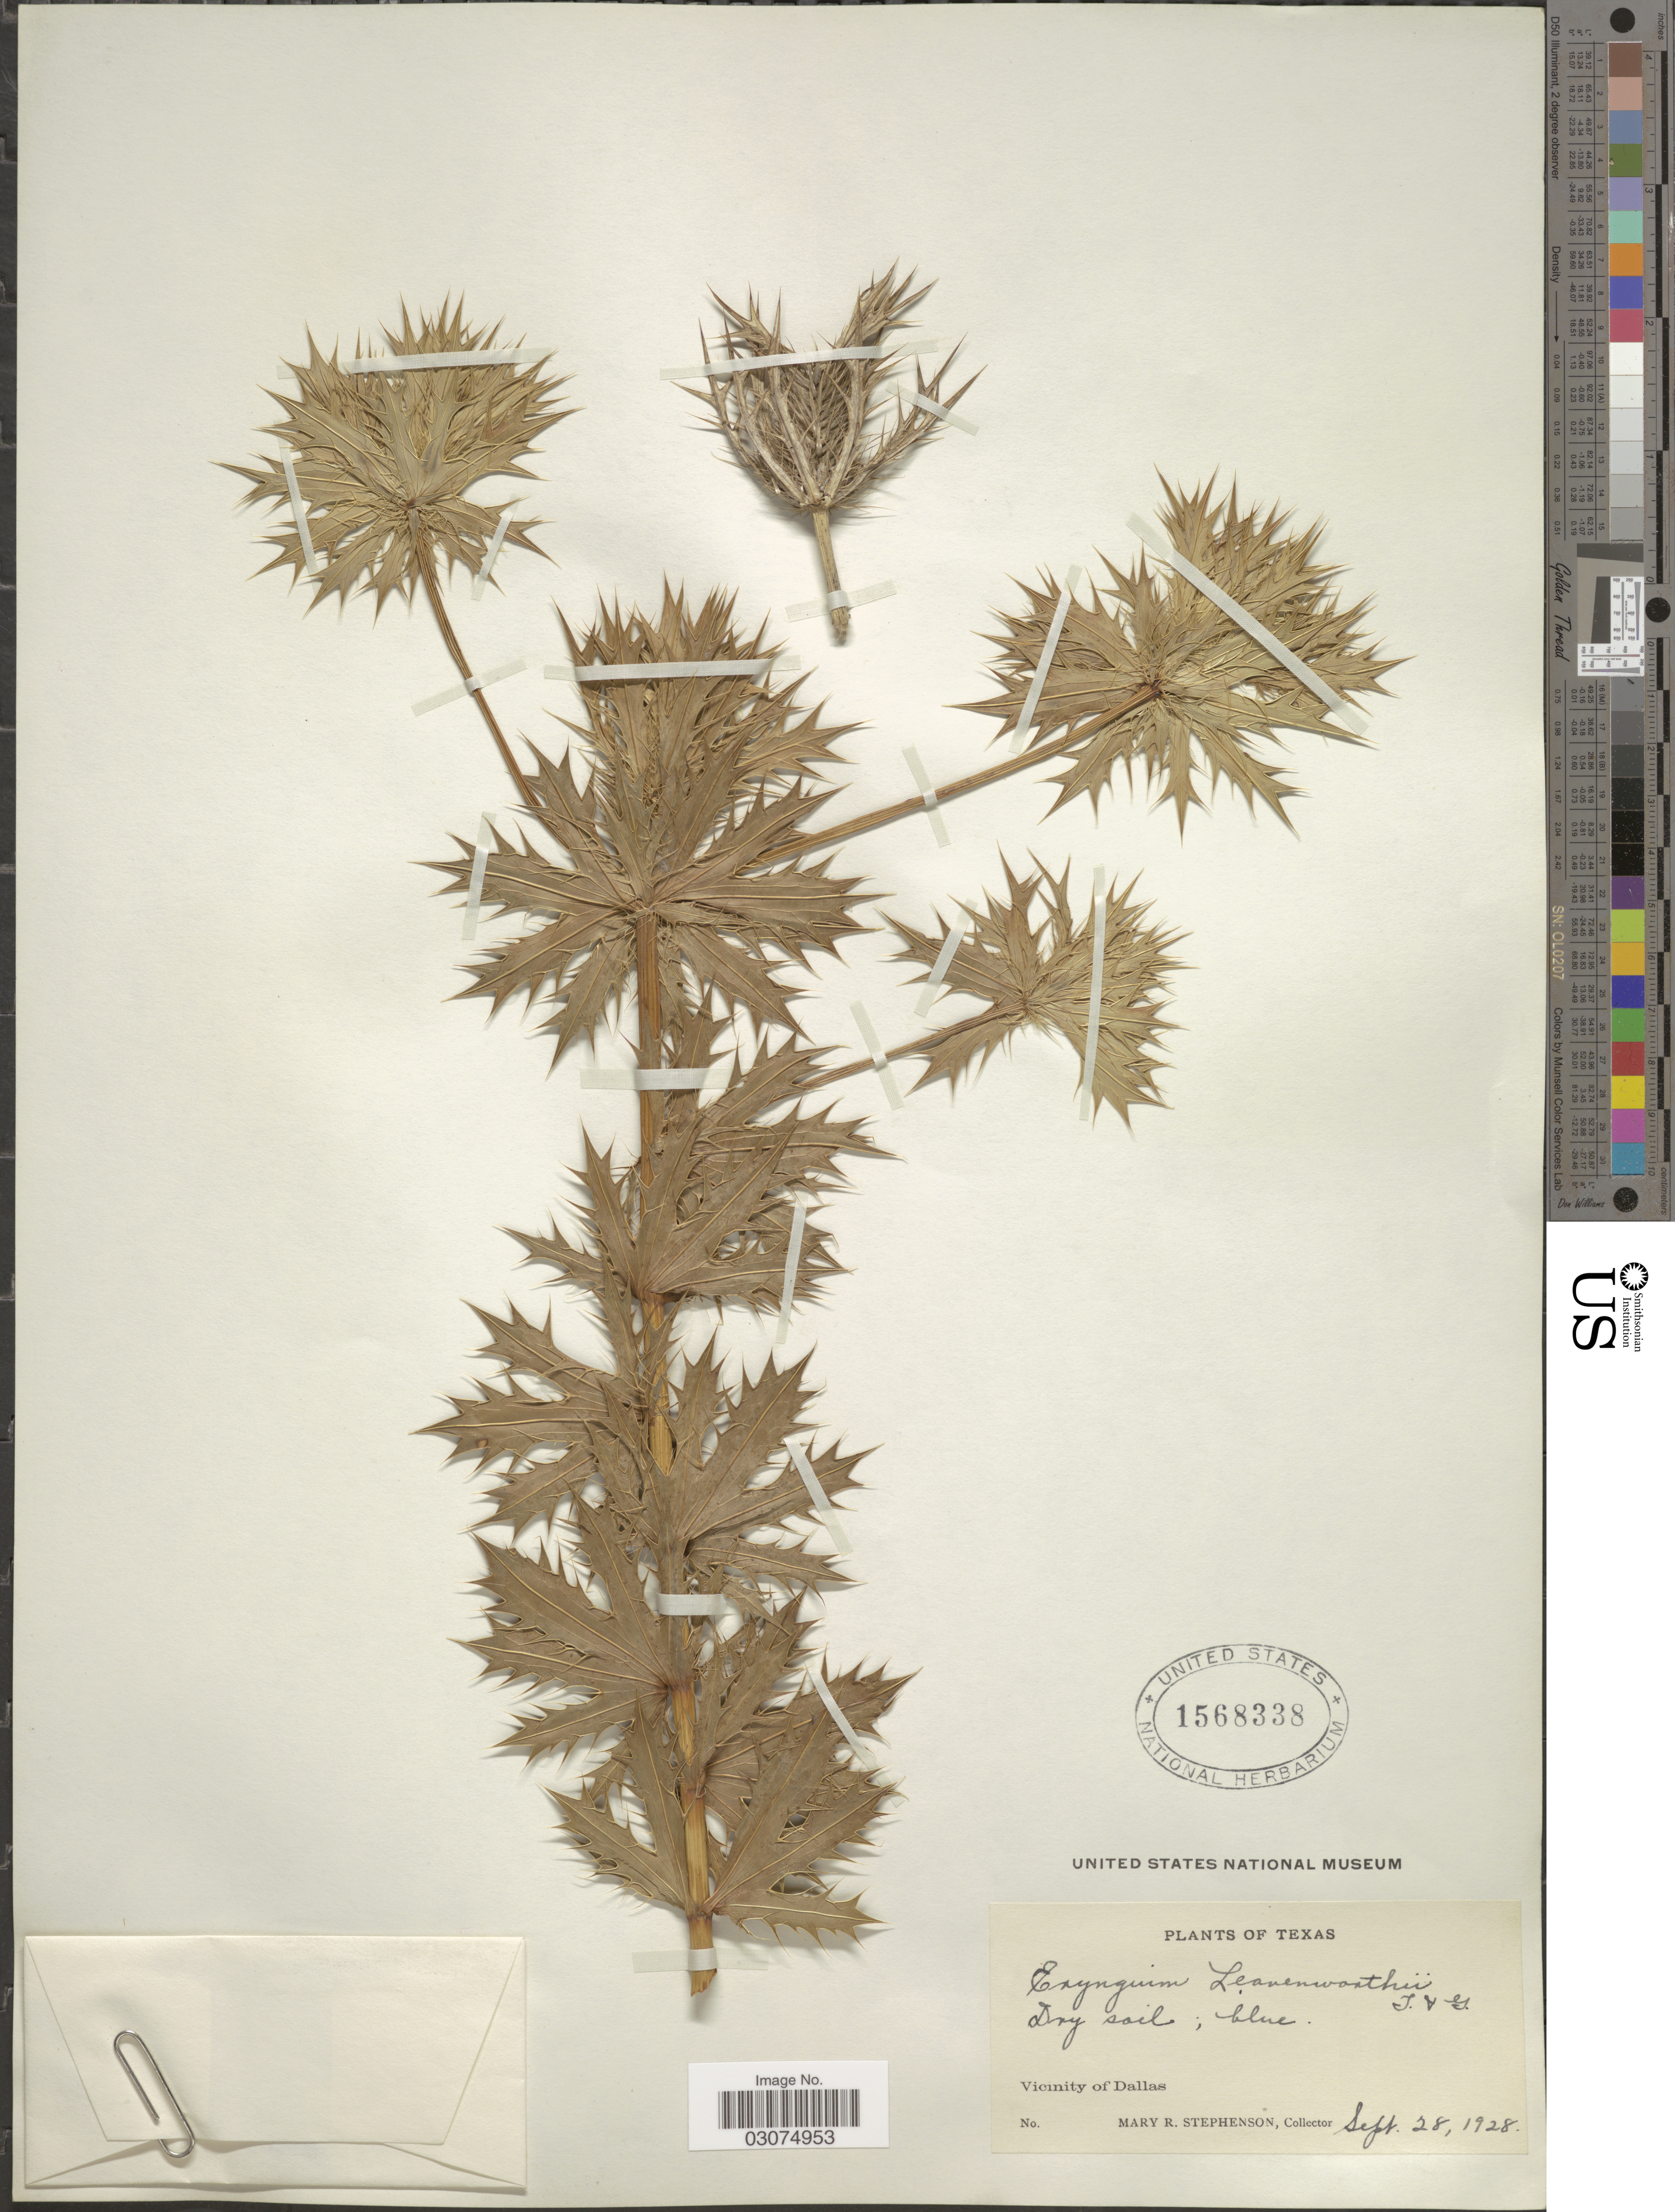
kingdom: Plantae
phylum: Tracheophyta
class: Magnoliopsida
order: Apiales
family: Apiaceae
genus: Eryngium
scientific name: Eryngium leavenworthii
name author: Torr. & A. Gray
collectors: M. Stephenson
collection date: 1928-09-28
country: United States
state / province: Texas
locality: Vicinity of Dallas.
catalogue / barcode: US 1568338